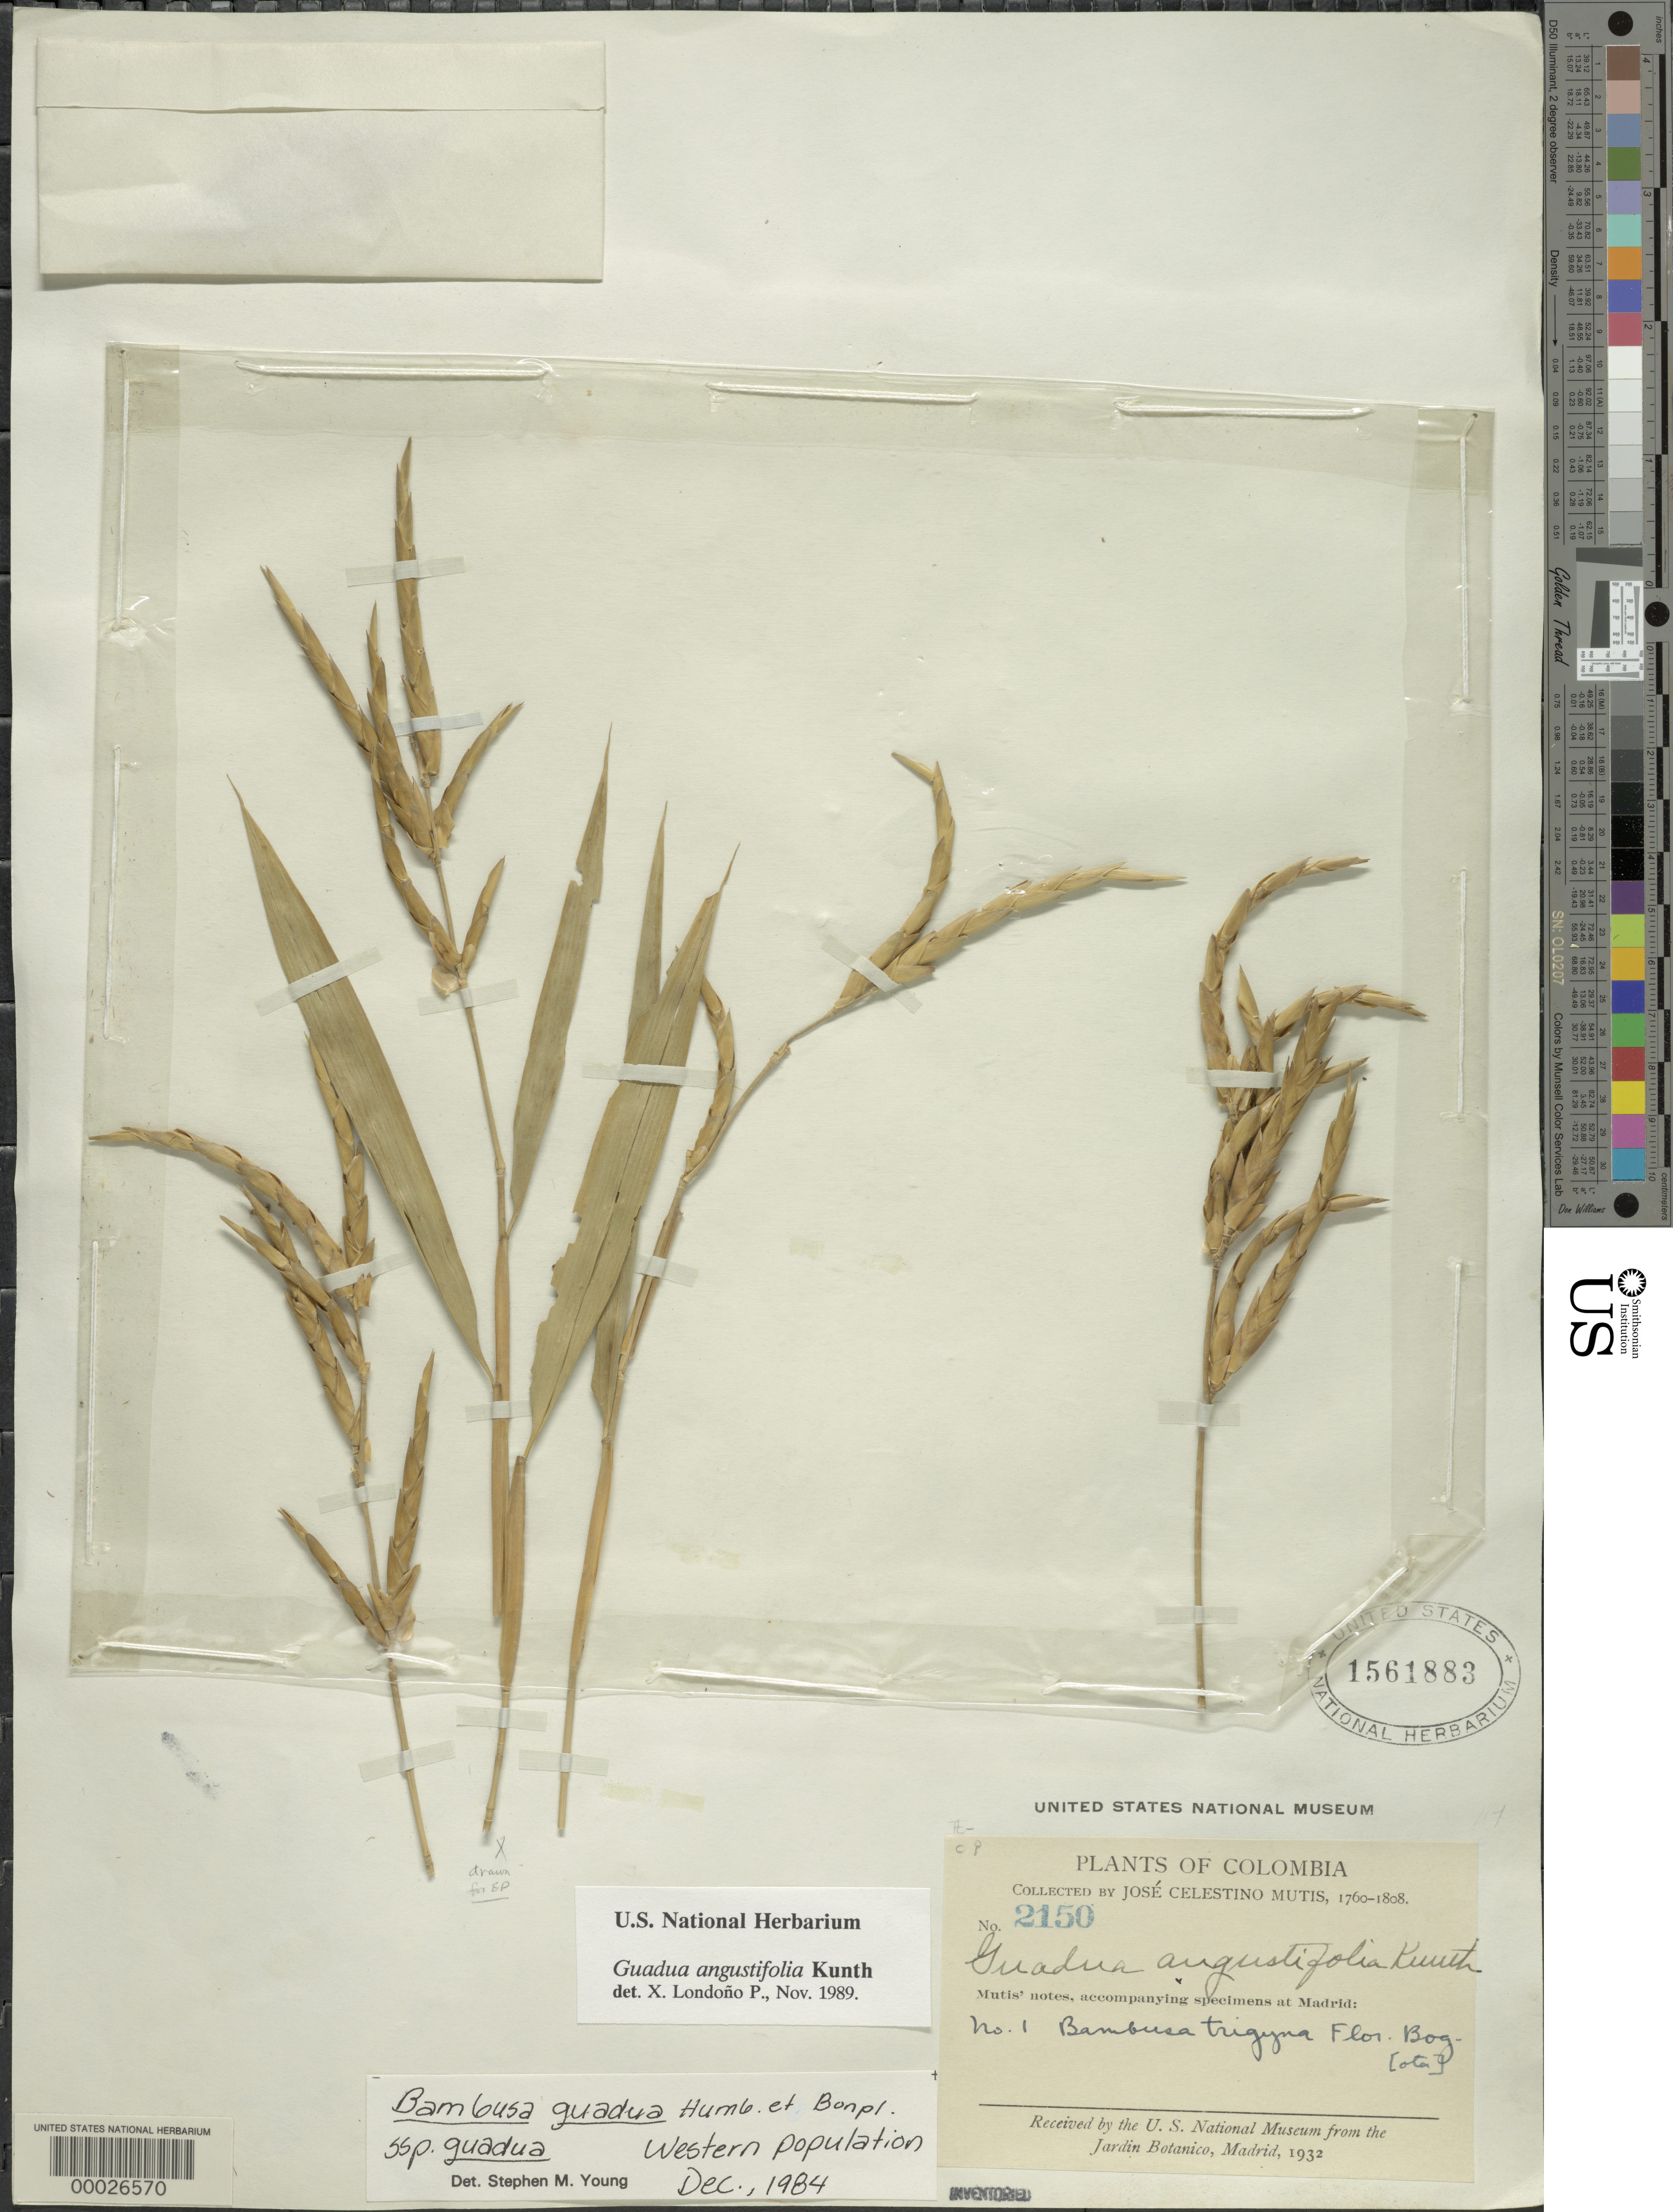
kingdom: Plantae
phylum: Tracheophyta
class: Liliopsida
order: Poales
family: Poaceae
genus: Guadua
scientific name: Guadua angustifolia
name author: Kunth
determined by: Londoño, X., (TULV), Jardin Botanico "Juan Maria Cespedes"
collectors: J. C. B. Mutis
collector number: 2150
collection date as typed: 1760 to -- -- 1808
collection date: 1760/1808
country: Colombia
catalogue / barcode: US 1561883